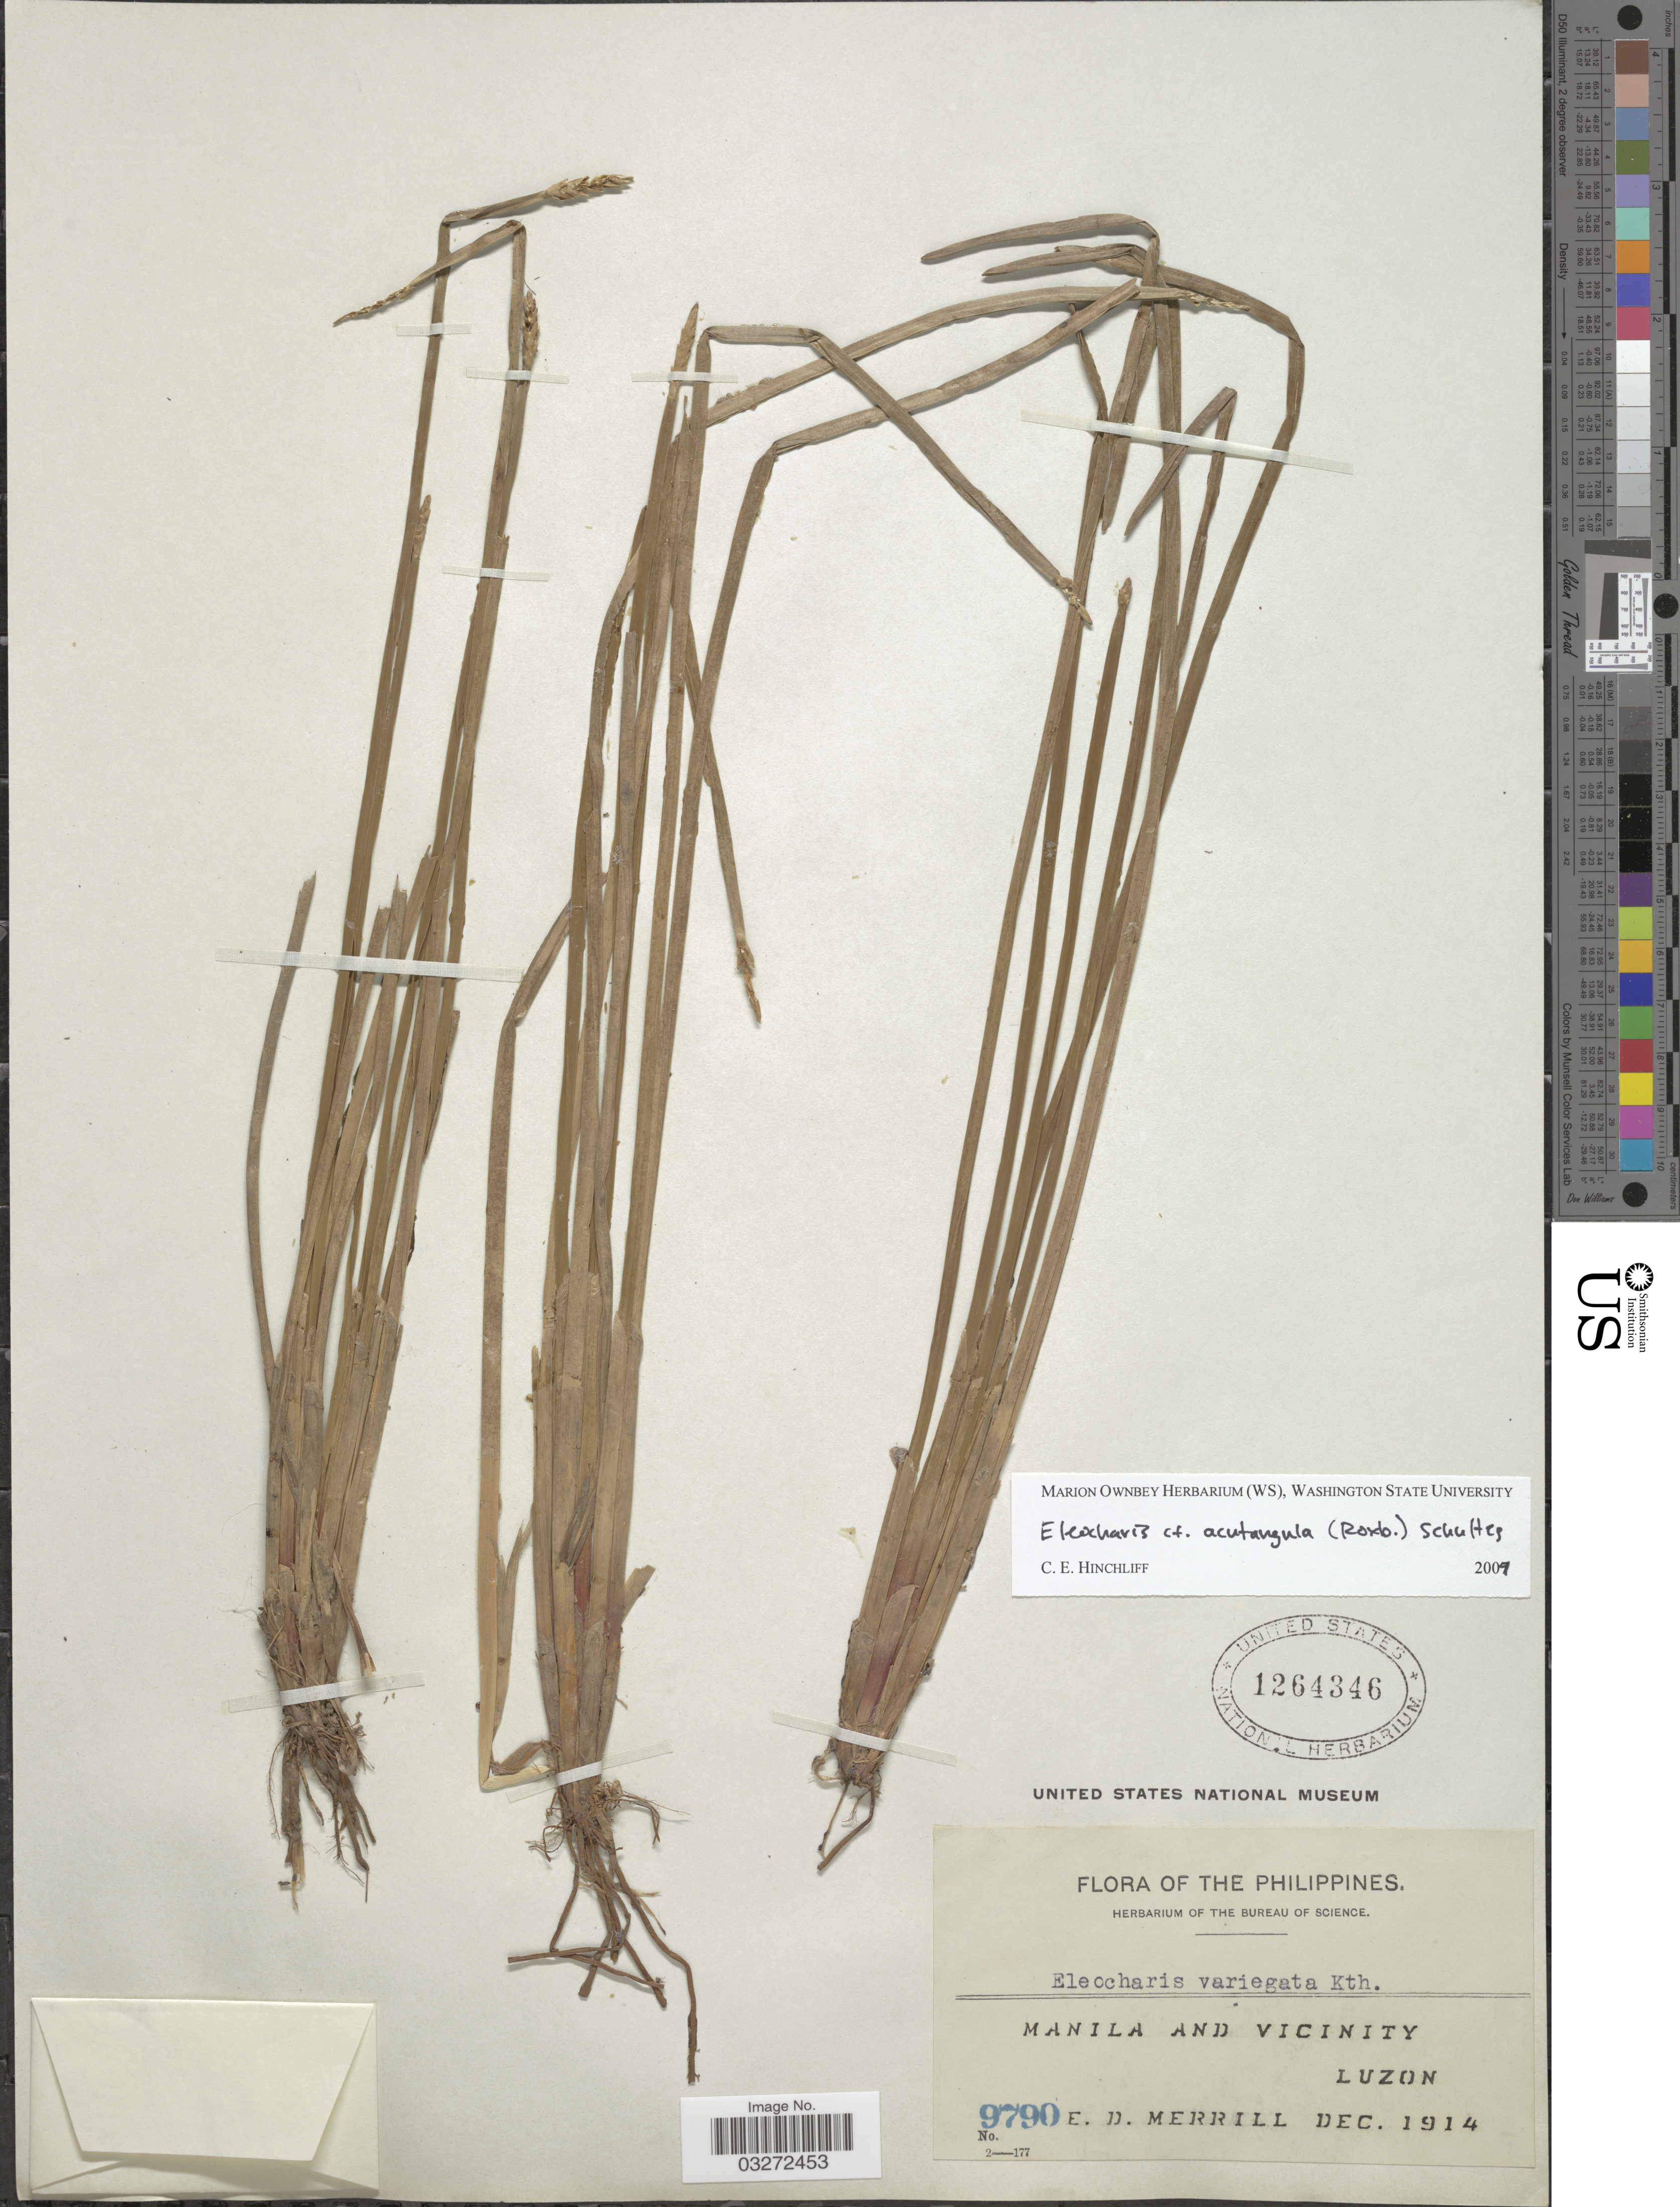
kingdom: Plantae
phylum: Tracheophyta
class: Liliopsida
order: Poales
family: Cyperaceae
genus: Eleocharis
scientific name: Eleocharis acutangula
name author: (Roxb.) Schult.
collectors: E. D. Merrill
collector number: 9790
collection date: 1914-12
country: Philippines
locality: Manila and vicinity, Luzon.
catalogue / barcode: US 1264346